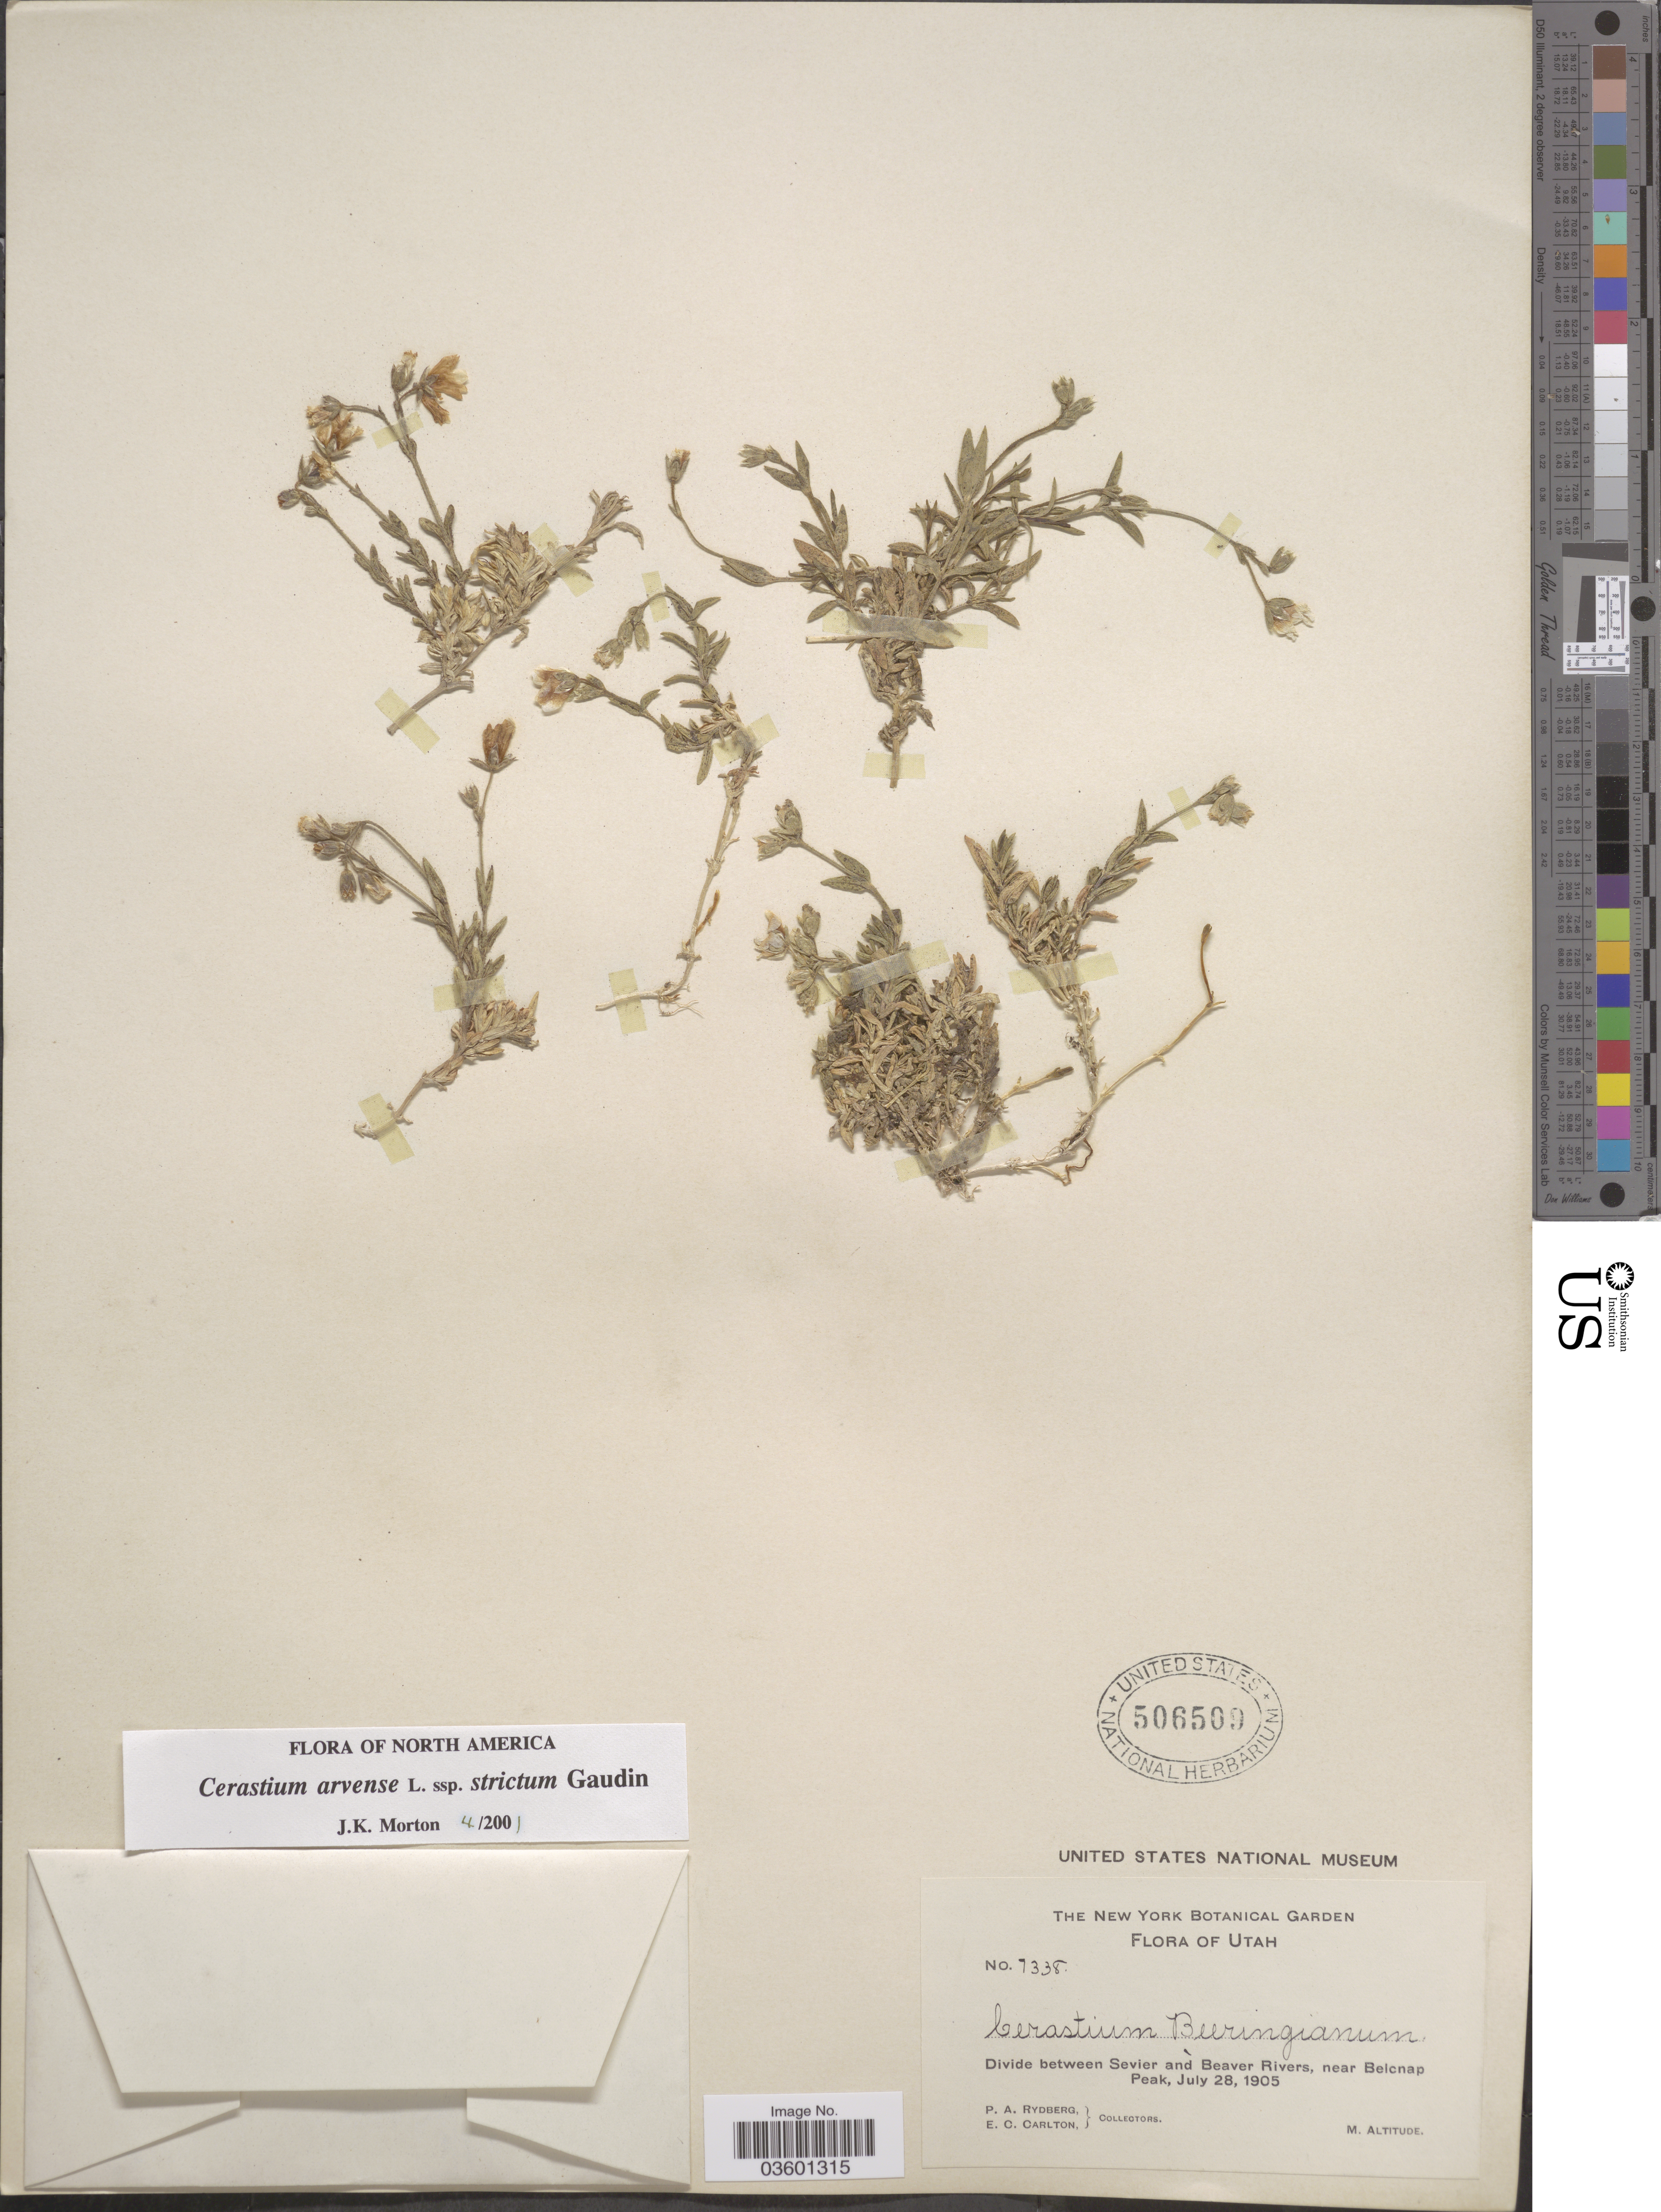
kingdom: Plantae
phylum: Tracheophyta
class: Magnoliopsida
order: Caryophyllales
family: Caryophyllaceae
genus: Cerastium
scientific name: Cerastium arvense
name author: L.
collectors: P. A. Rydberg & E. Carlton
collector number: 7338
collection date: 1905-07-28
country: United States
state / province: Utah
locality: Divide between Sevier and Beaver Rivers, near Belcnap Peak.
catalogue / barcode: US 506509